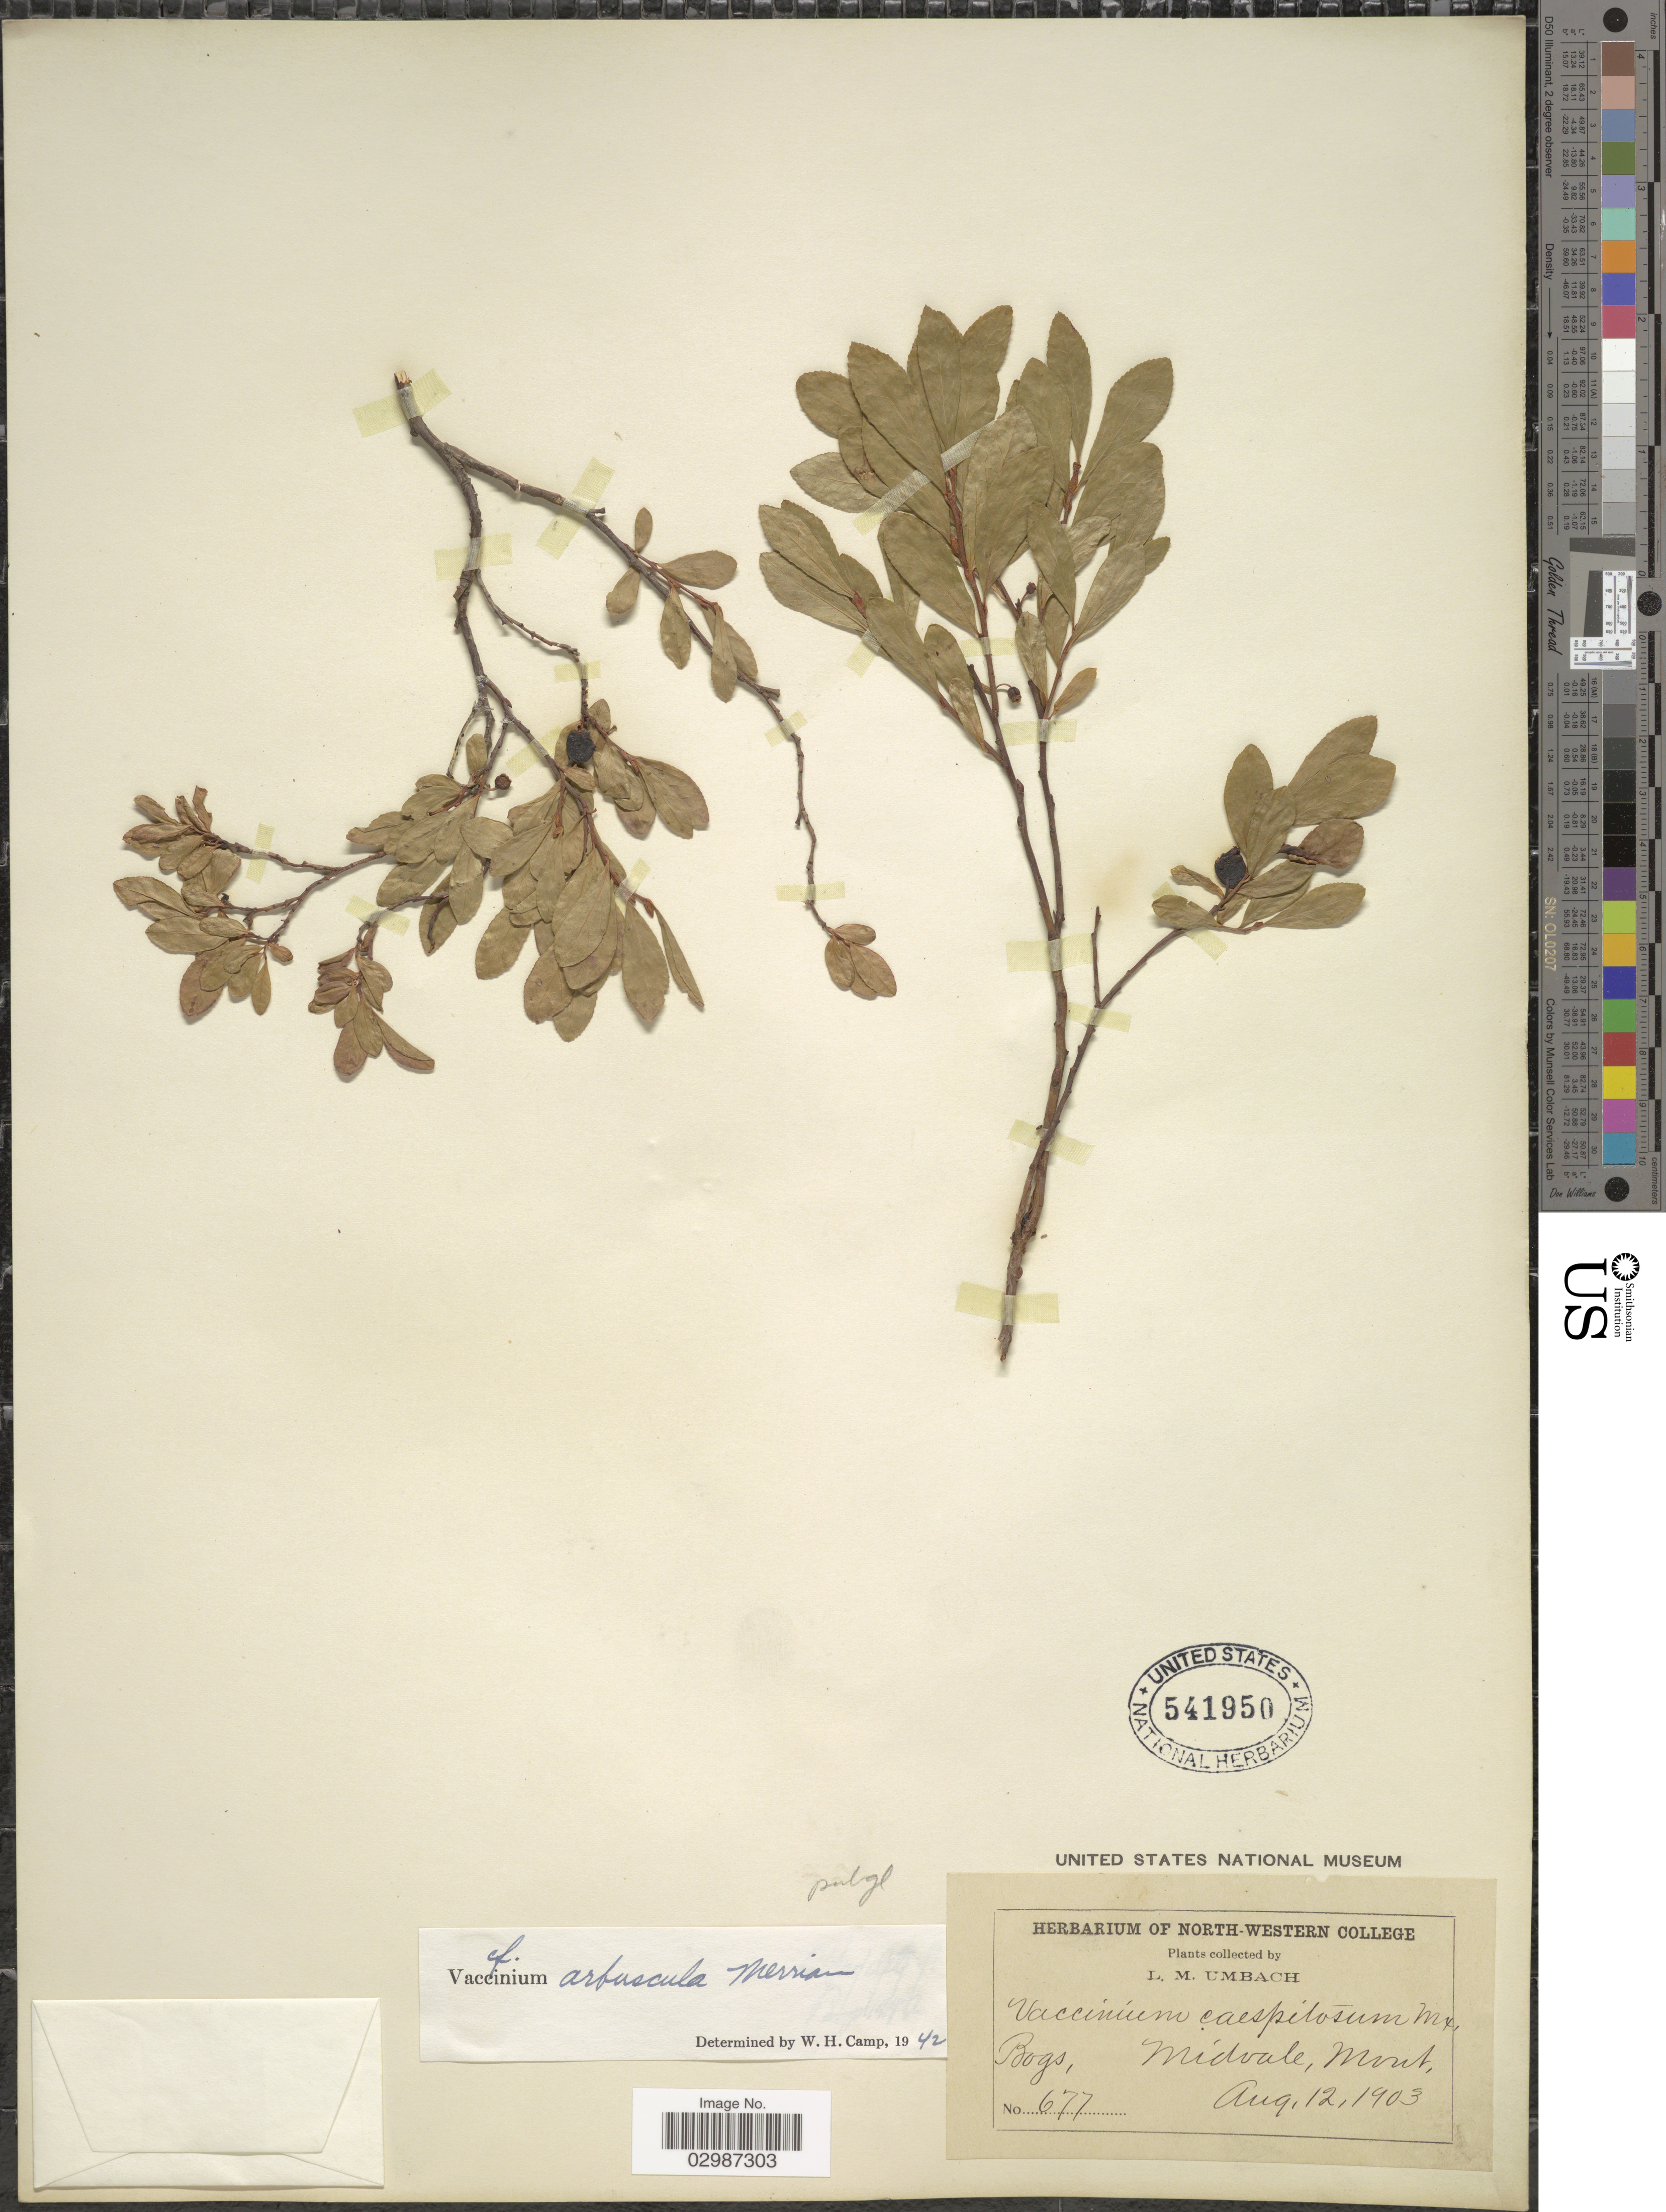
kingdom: Plantae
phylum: Tracheophyta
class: Magnoliopsida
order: Ericales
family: Ericaceae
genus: Vaccinium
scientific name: Vaccinium arbuscula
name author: (A. Gray) Merriam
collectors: L. M. Umbach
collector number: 677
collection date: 1903-08-12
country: United States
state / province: Montana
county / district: Lincoln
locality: Bogs, Midvale.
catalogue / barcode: US 541950